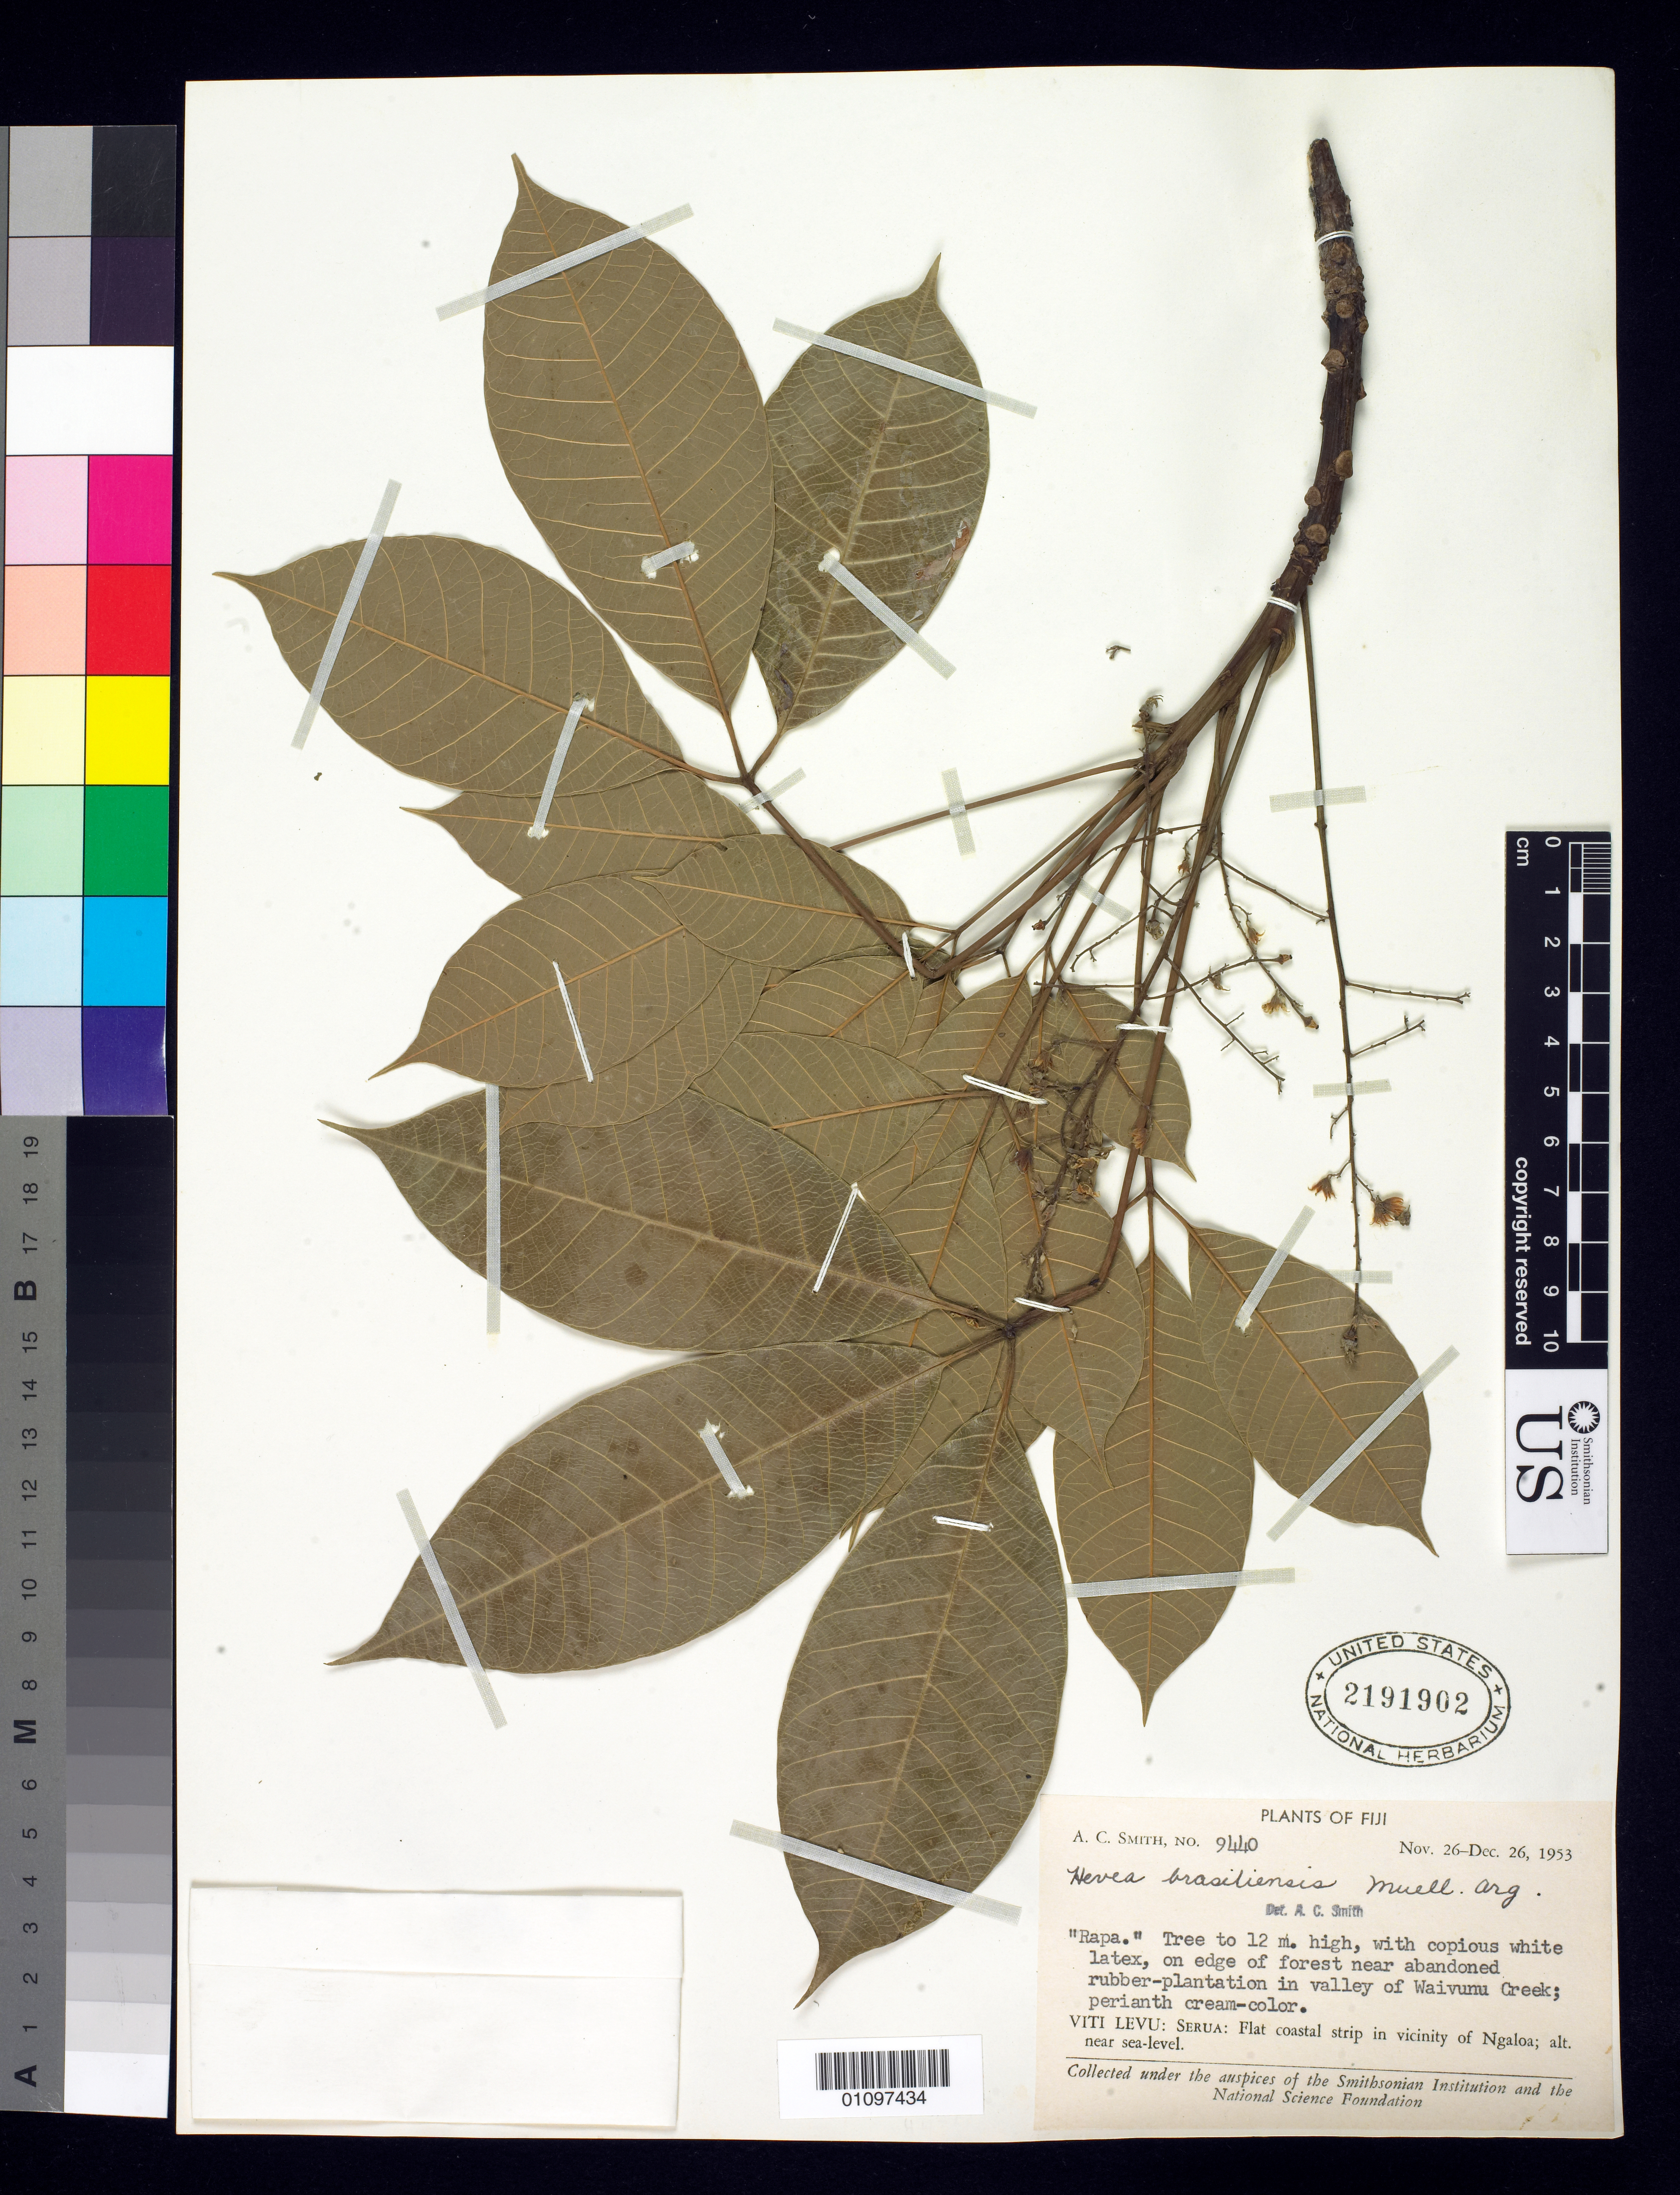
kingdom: Plantae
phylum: Tracheophyta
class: Magnoliopsida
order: Malpighiales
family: Euphorbiaceae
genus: Hevea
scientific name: Hevea brasiliensis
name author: (Willd. ex A. Juss.) Müll. Arg.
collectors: A. C. Smith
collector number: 9440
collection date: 1953-11-26/1953-12-26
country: Fiji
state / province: Serua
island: Viti Levu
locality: Flat coastal strip in vicinity of Ngaloa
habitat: edge of forest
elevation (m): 0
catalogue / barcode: US 2191902